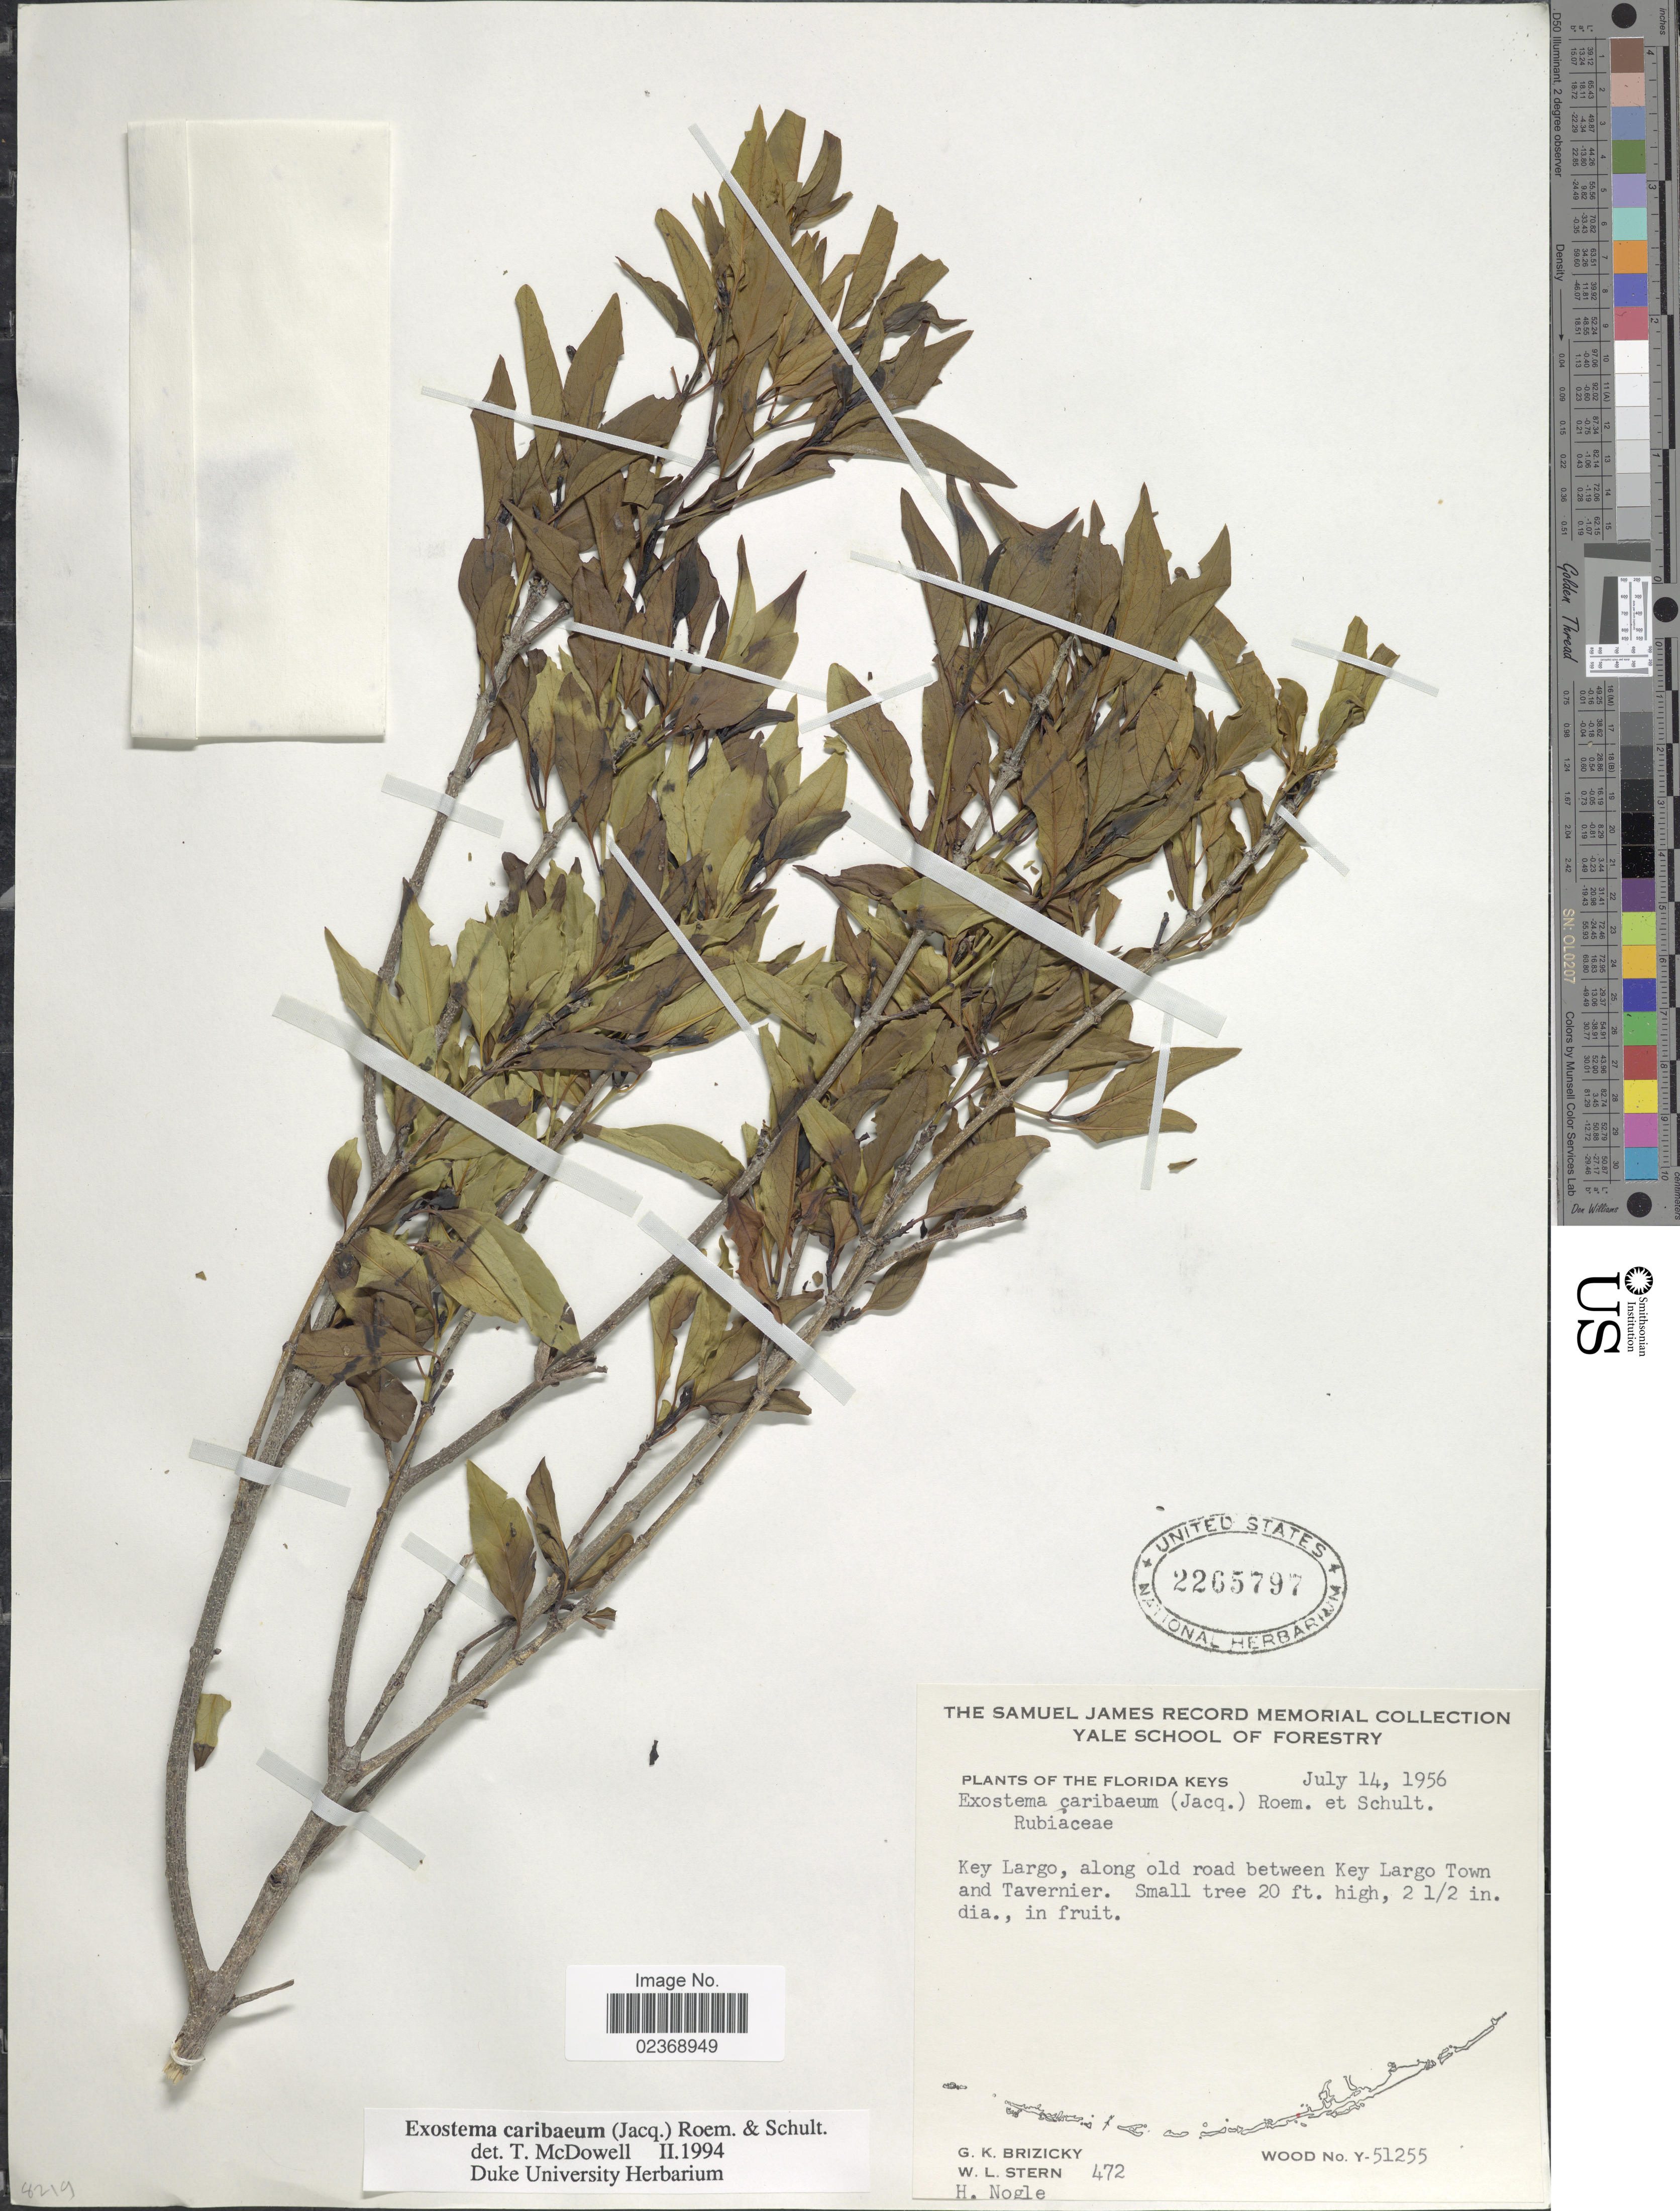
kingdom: Plantae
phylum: Tracheophyta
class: Magnoliopsida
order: Gentianales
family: Rubiaceae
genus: Exostema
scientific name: Exostema caribaeum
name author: (Jacq.) Roem. & Schult.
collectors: G. K. Brizicky, W. L. Stern & H. Nogle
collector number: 472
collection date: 1956-07-14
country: United States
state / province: Florida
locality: The Florida Keys, Key Largo, along old road between Key Largo Town and Tavernier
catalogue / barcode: US 2265797